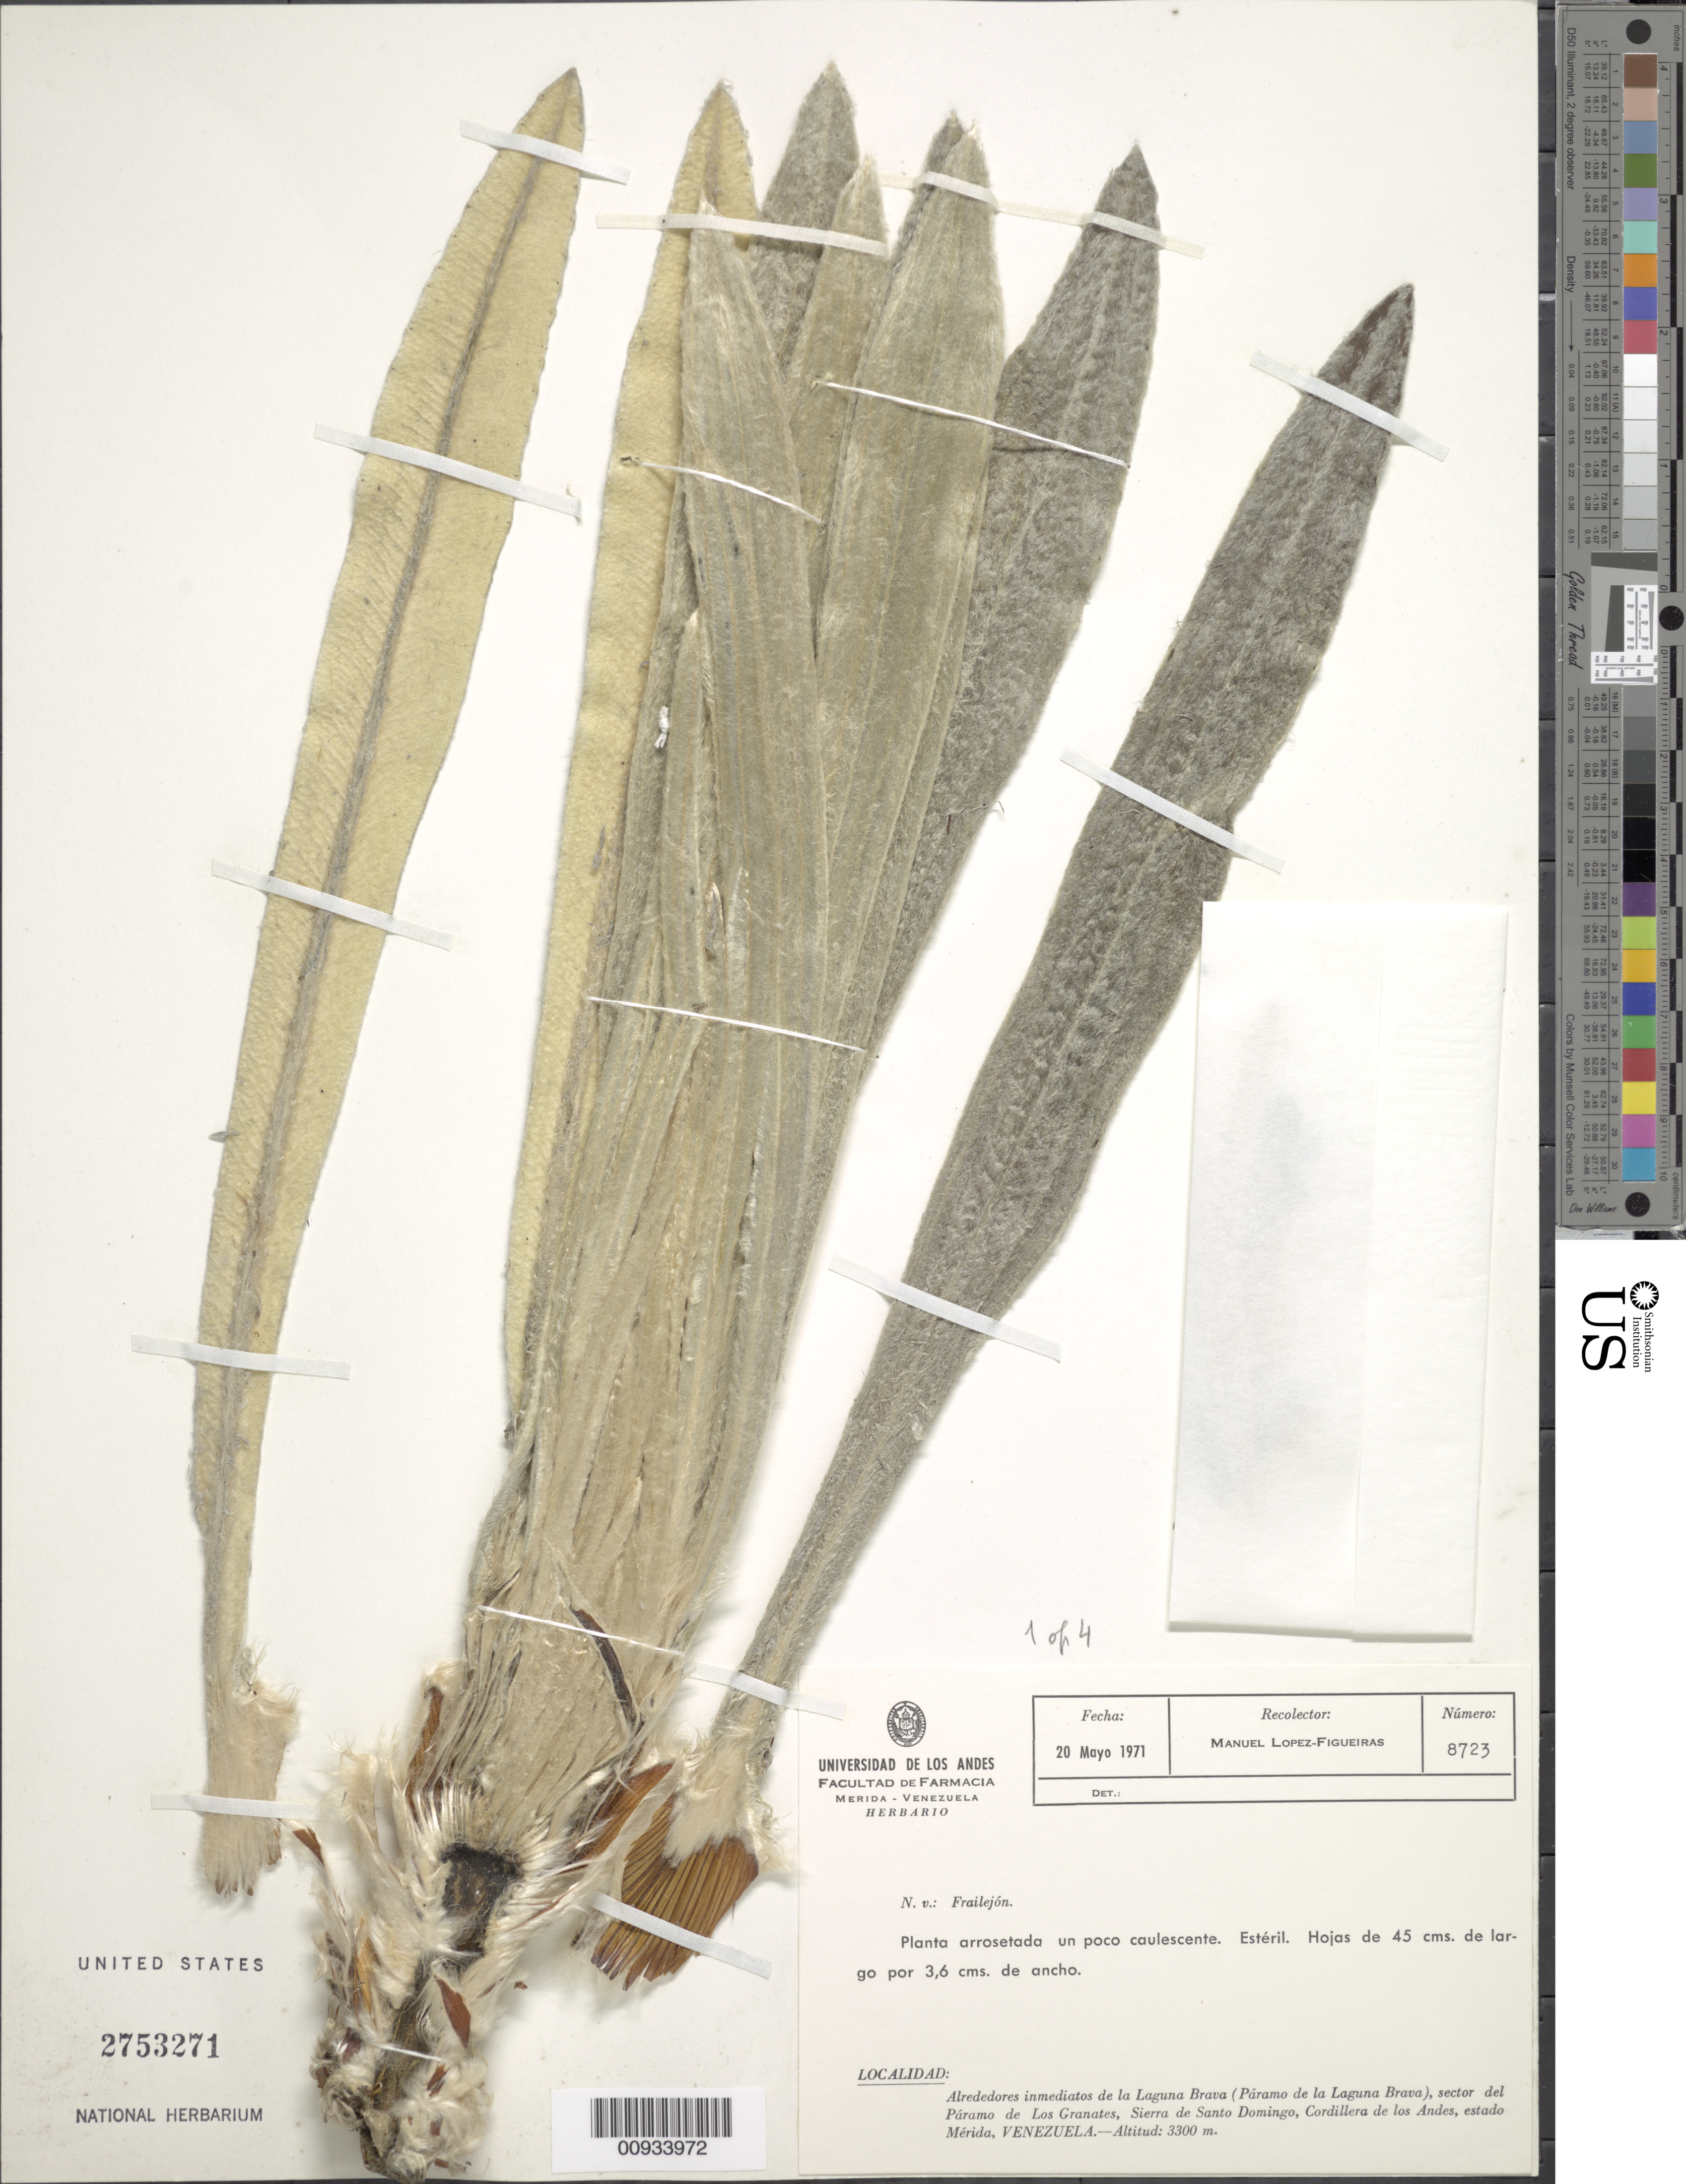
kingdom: Plantae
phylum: Tracheophyta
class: Magnoliopsida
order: Asterales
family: Asteraceae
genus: Espeletia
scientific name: Espeletia sp.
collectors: M. López Figueiras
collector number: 8723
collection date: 1971-05-20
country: Venezuela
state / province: Mérida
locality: Alrededores inmediatos de la Laguna Brava (Paramo de la Laguna Brava), sector del Paramo de Los Granates, Sierra de Santo Domingo, Cordillera de los Andes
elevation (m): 3300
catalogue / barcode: US 2753271